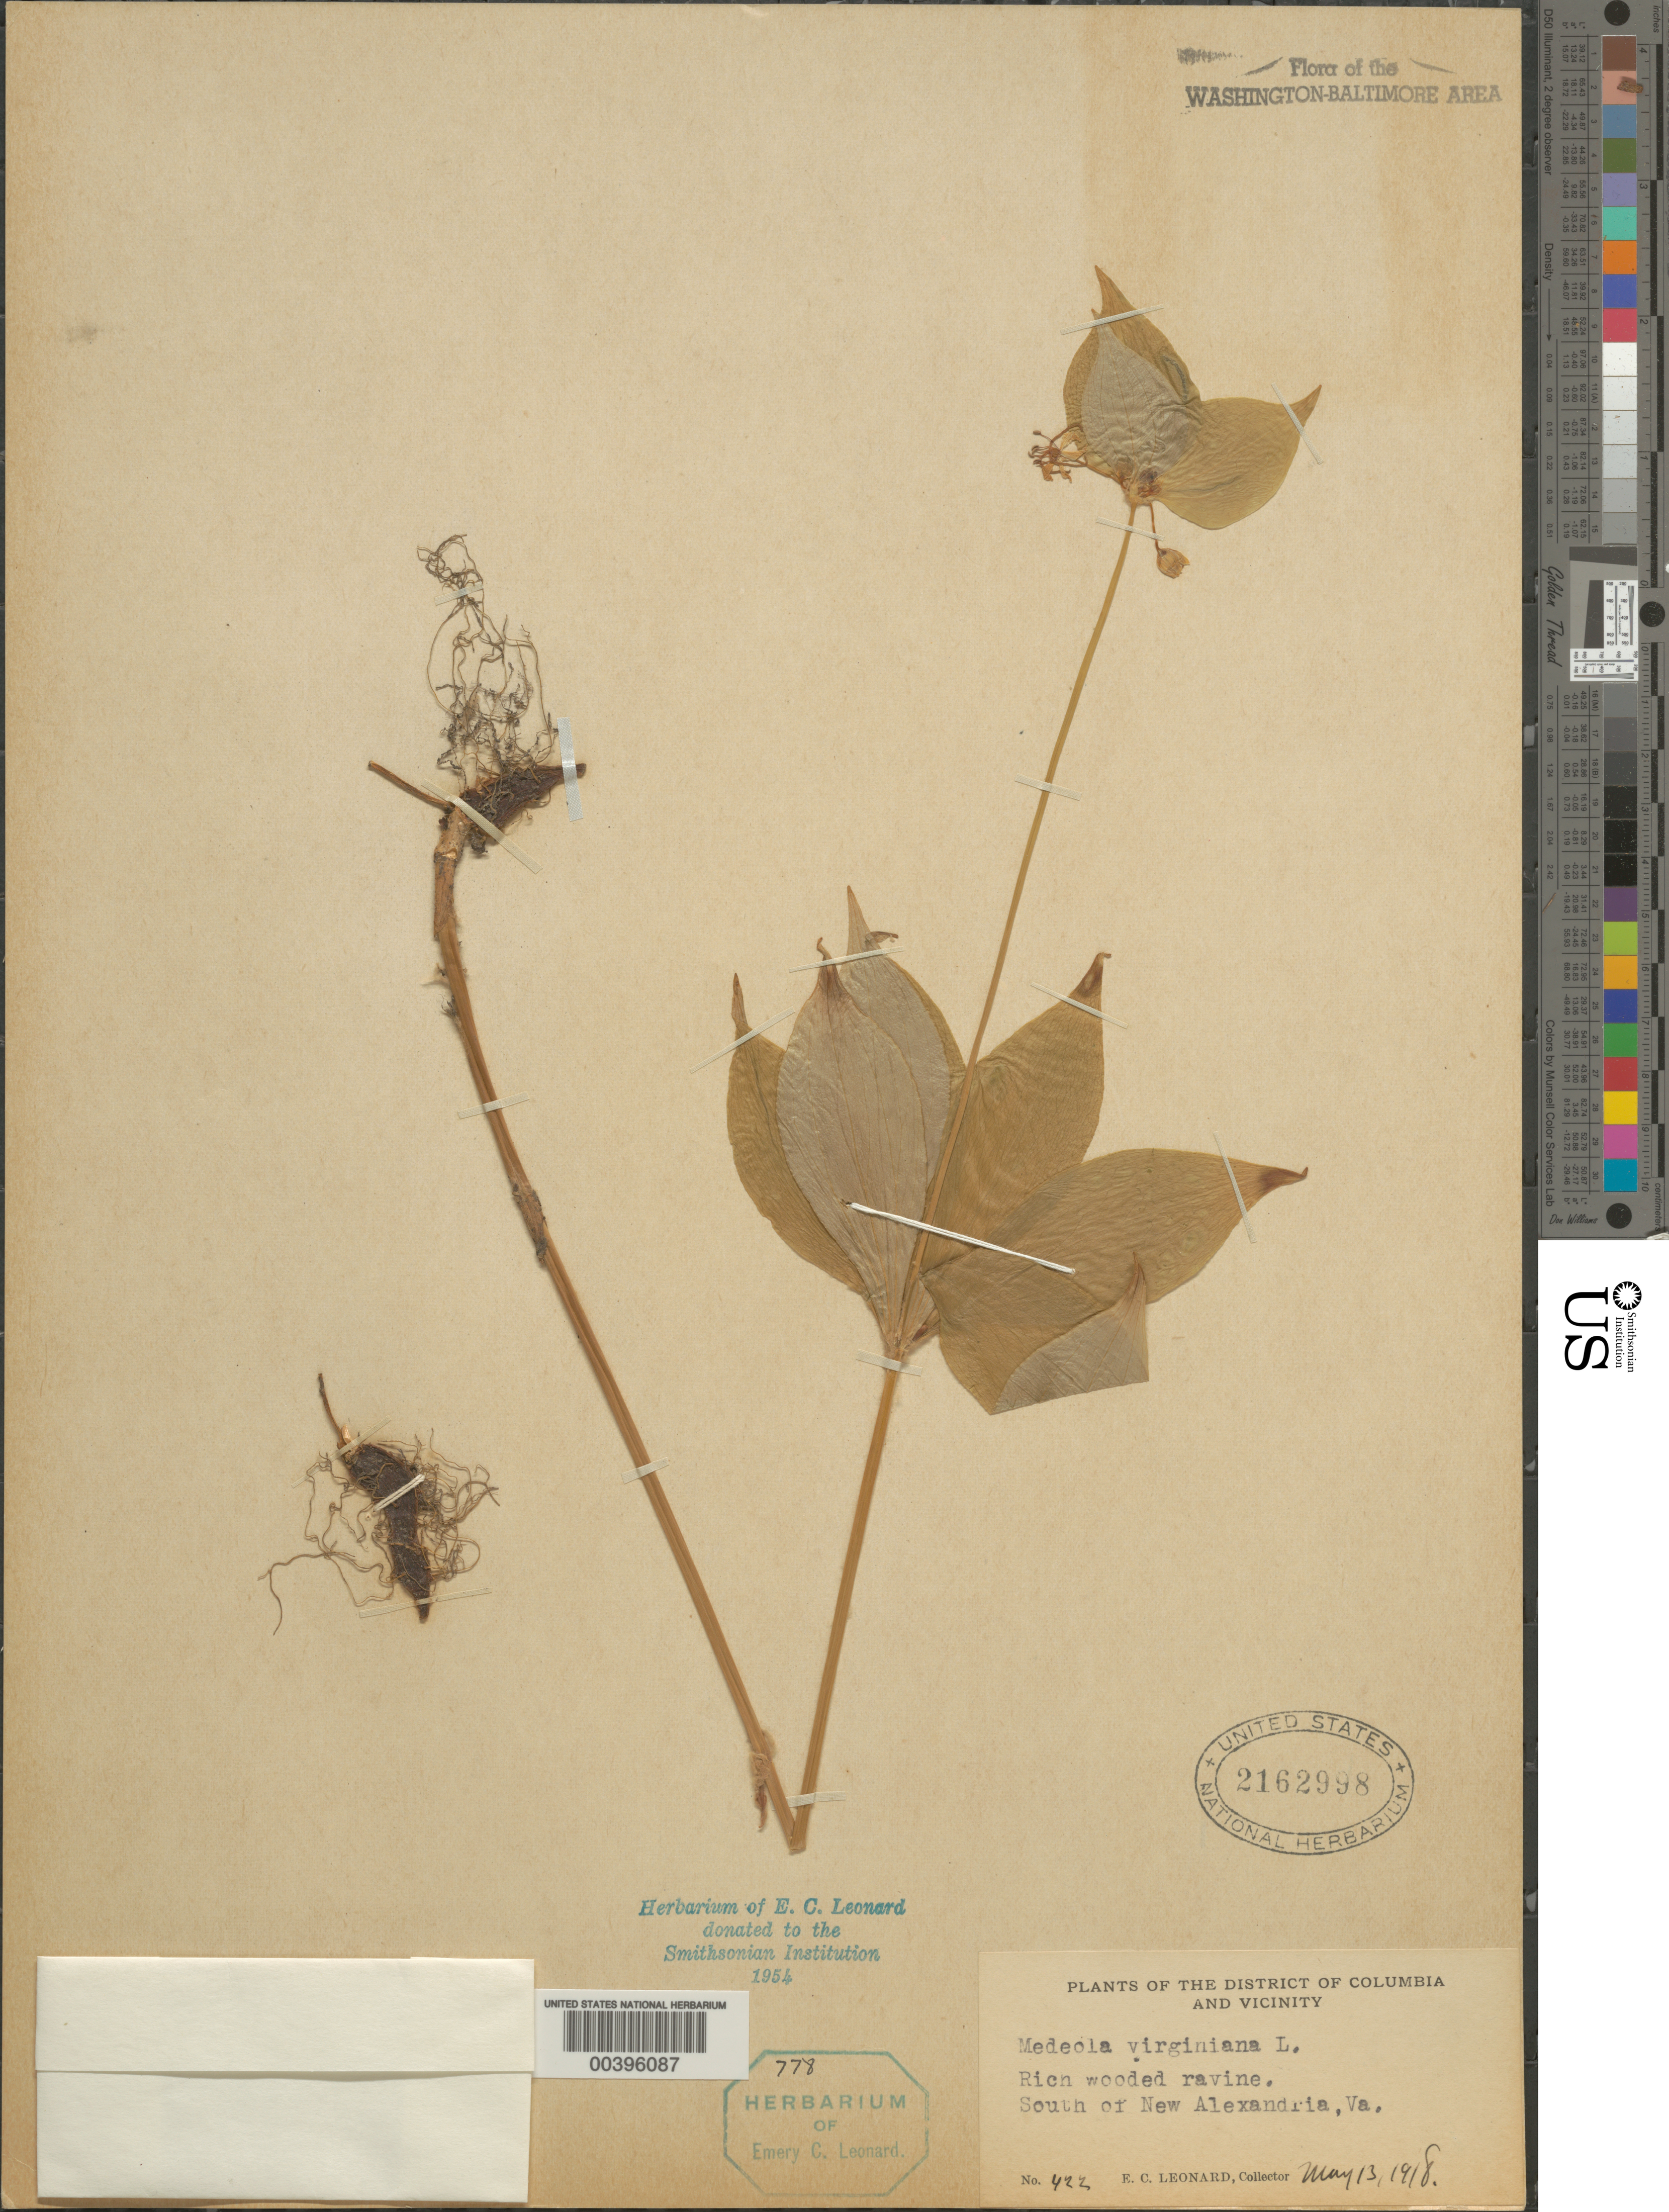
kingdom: Plantae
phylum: Tracheophyta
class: Liliopsida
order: Liliales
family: Liliaceae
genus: Medeola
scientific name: Medeola virginiana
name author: (L.) Desf.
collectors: E. C. Leonard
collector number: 422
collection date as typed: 13 May 1918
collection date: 1918-05-13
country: United States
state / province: Virginia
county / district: Fairfax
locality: South of New Alexandria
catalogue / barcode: US 2162998